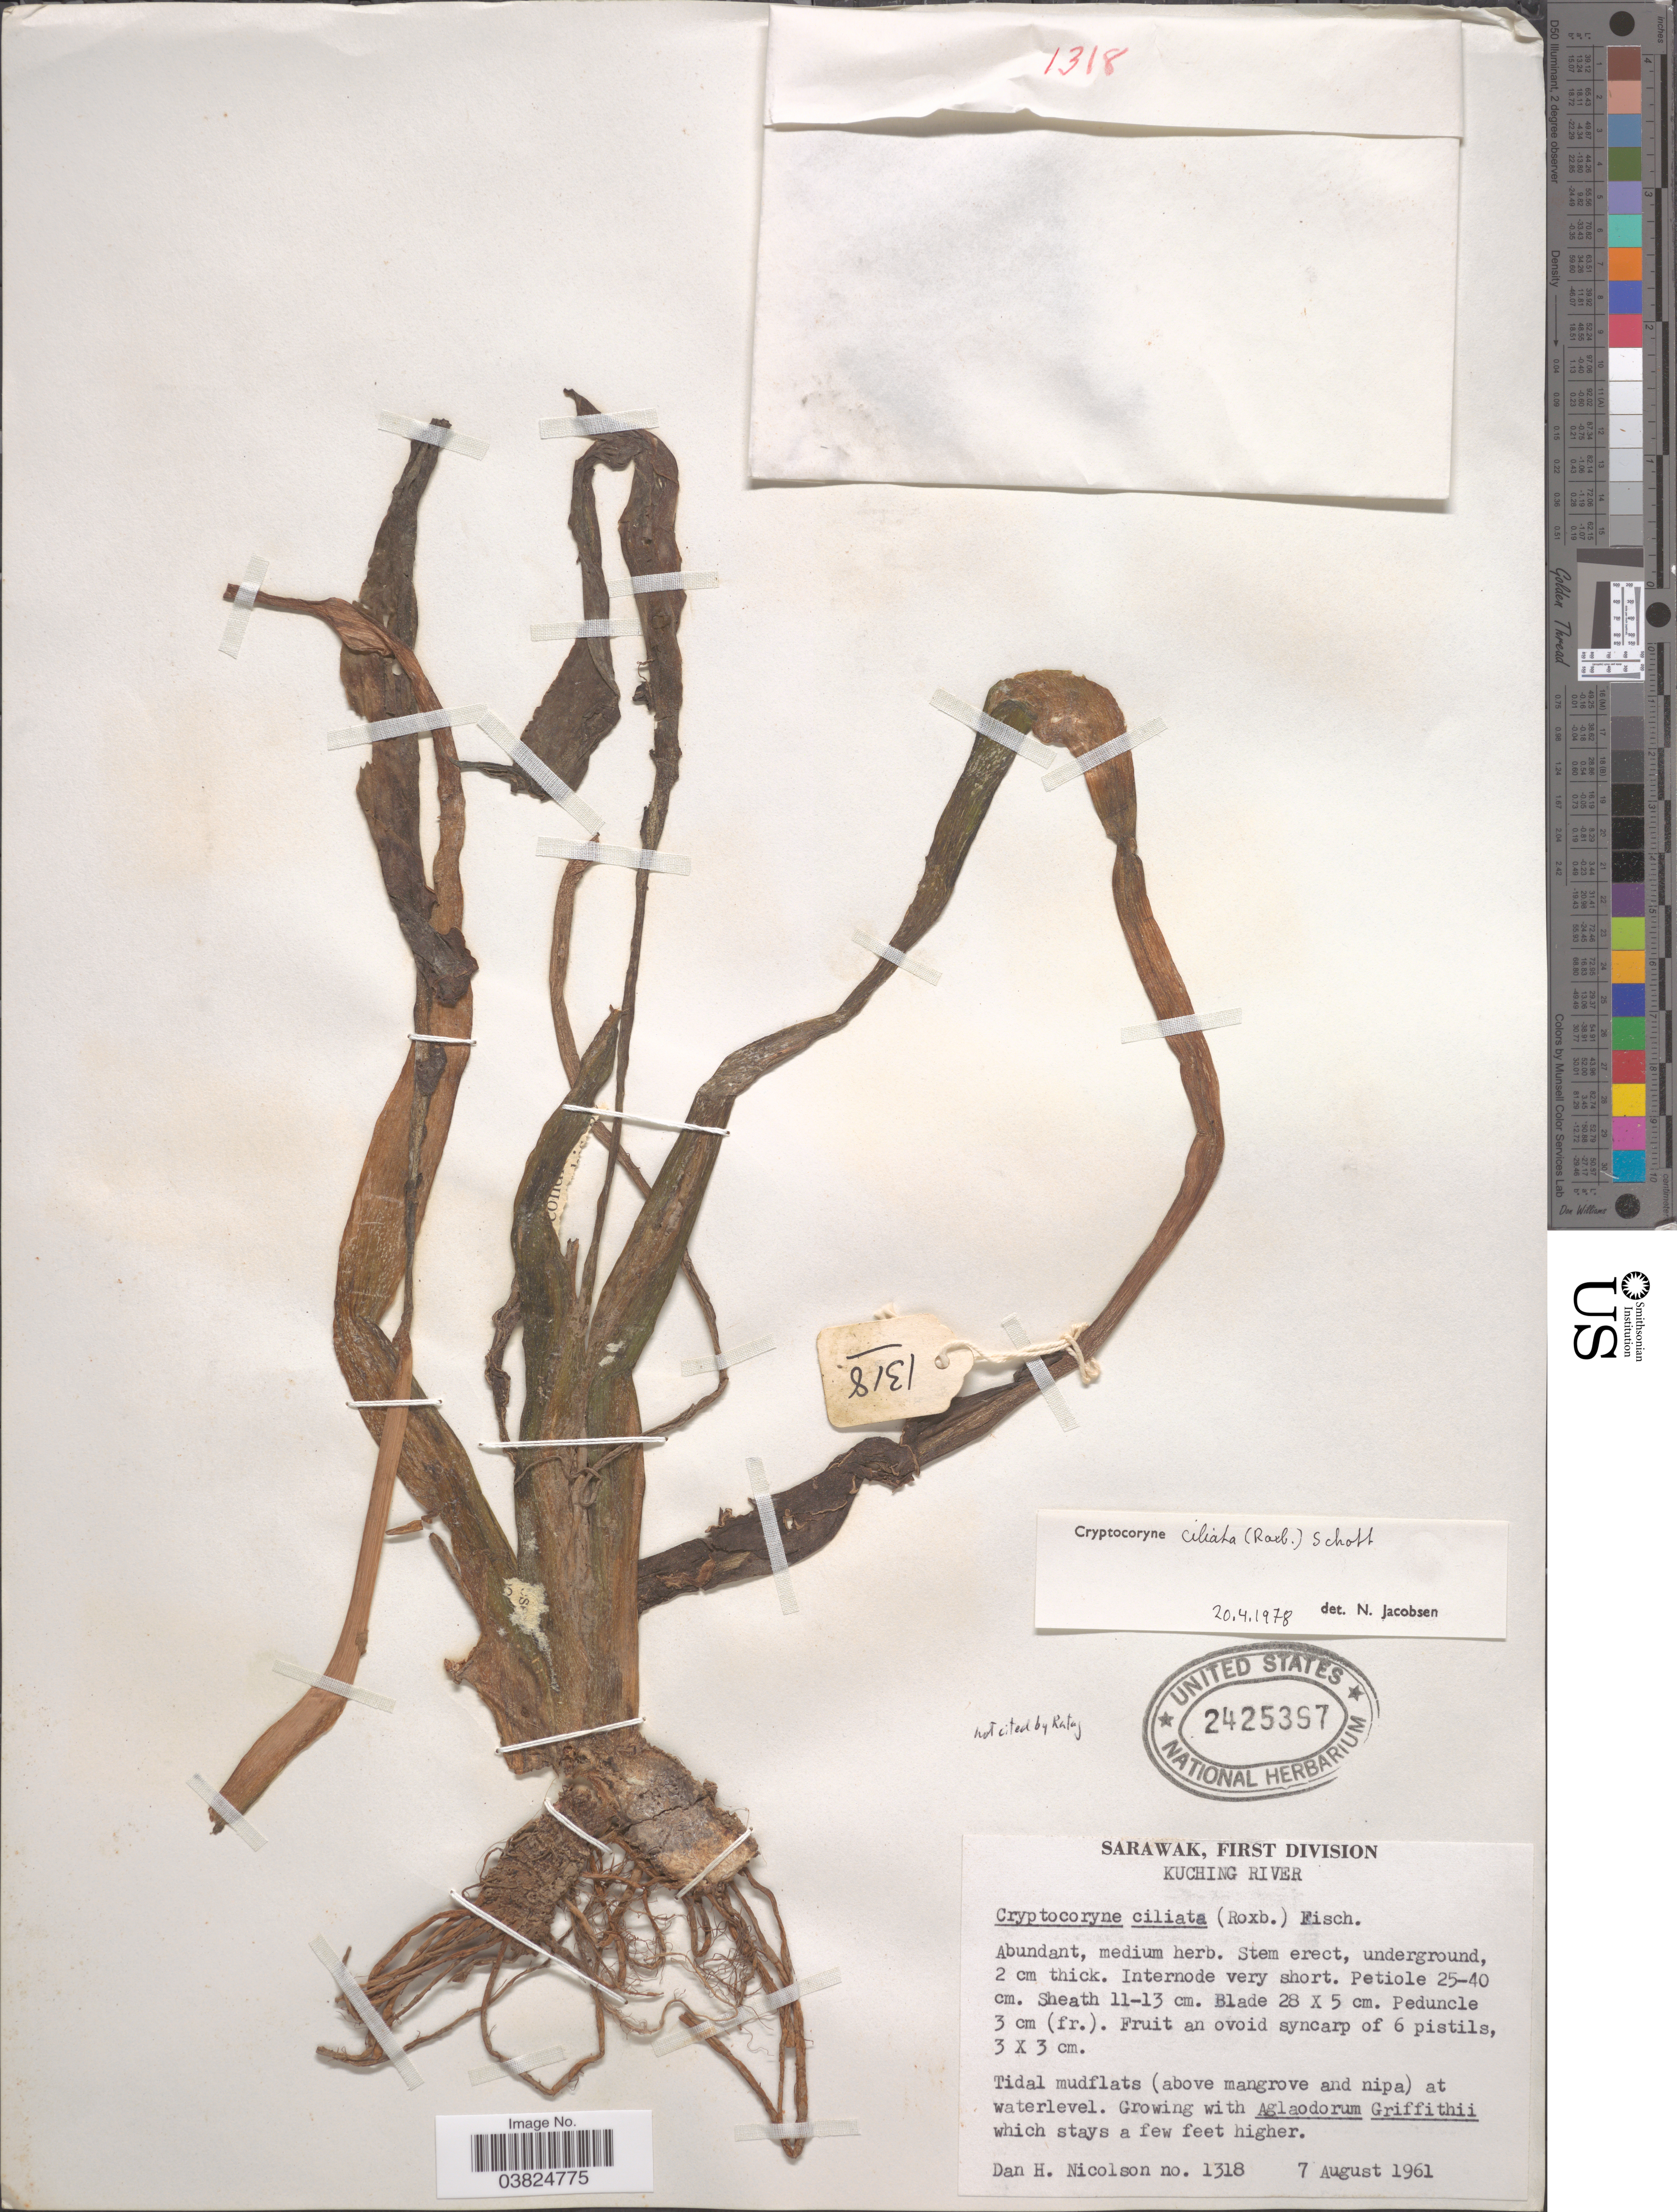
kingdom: Plantae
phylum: Tracheophyta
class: Liliopsida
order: Alismatales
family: Araceae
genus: Cryptocoryne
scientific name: Cryptocoryne ciliata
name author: Fisch. ex Schott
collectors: D. H. Nicolson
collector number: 1318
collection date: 1961-08-07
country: Malaysia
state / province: Sarawak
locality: First Division, Kuching River.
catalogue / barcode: US 2425397